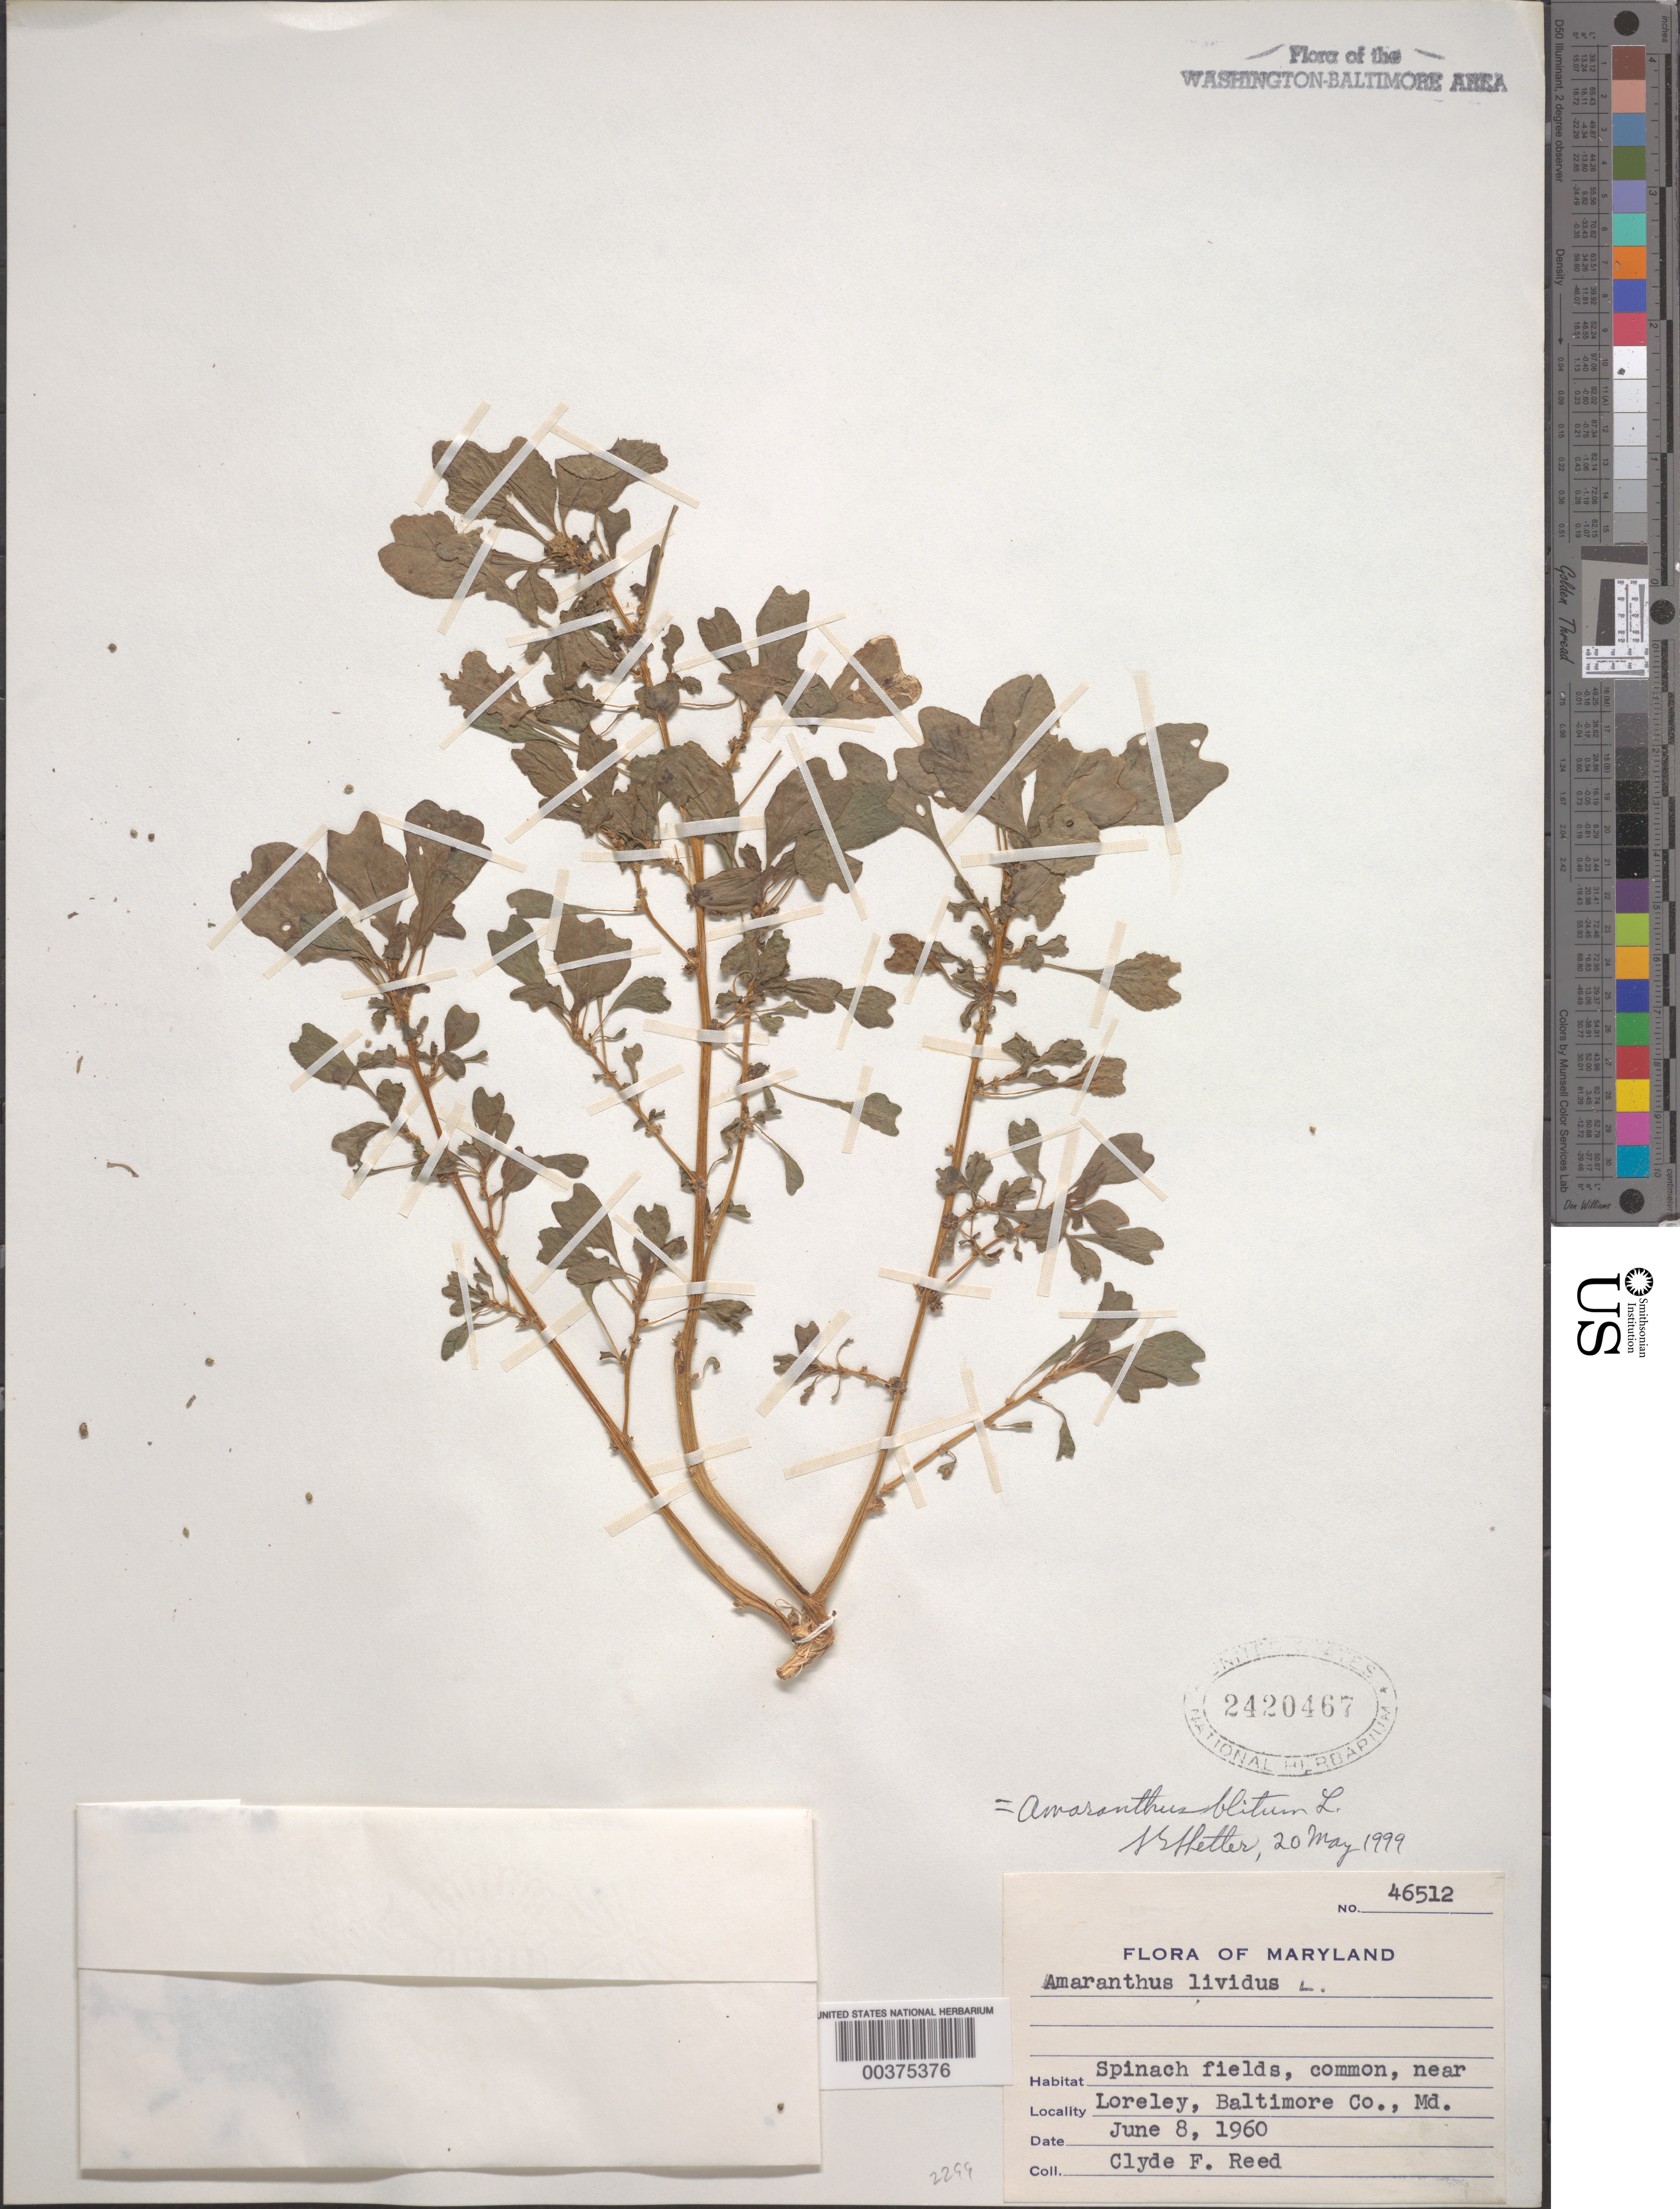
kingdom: Plantae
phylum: Tracheophyta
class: Magnoliopsida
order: Caryophyllales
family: Amaranthaceae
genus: Amaranthus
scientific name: Amaranthus blitum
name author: L.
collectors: C. F. Reed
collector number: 46512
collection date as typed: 08 Jun 1960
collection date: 1960-06-08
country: United States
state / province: Maryland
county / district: Baltimore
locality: Near Loreley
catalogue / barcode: US 2420467